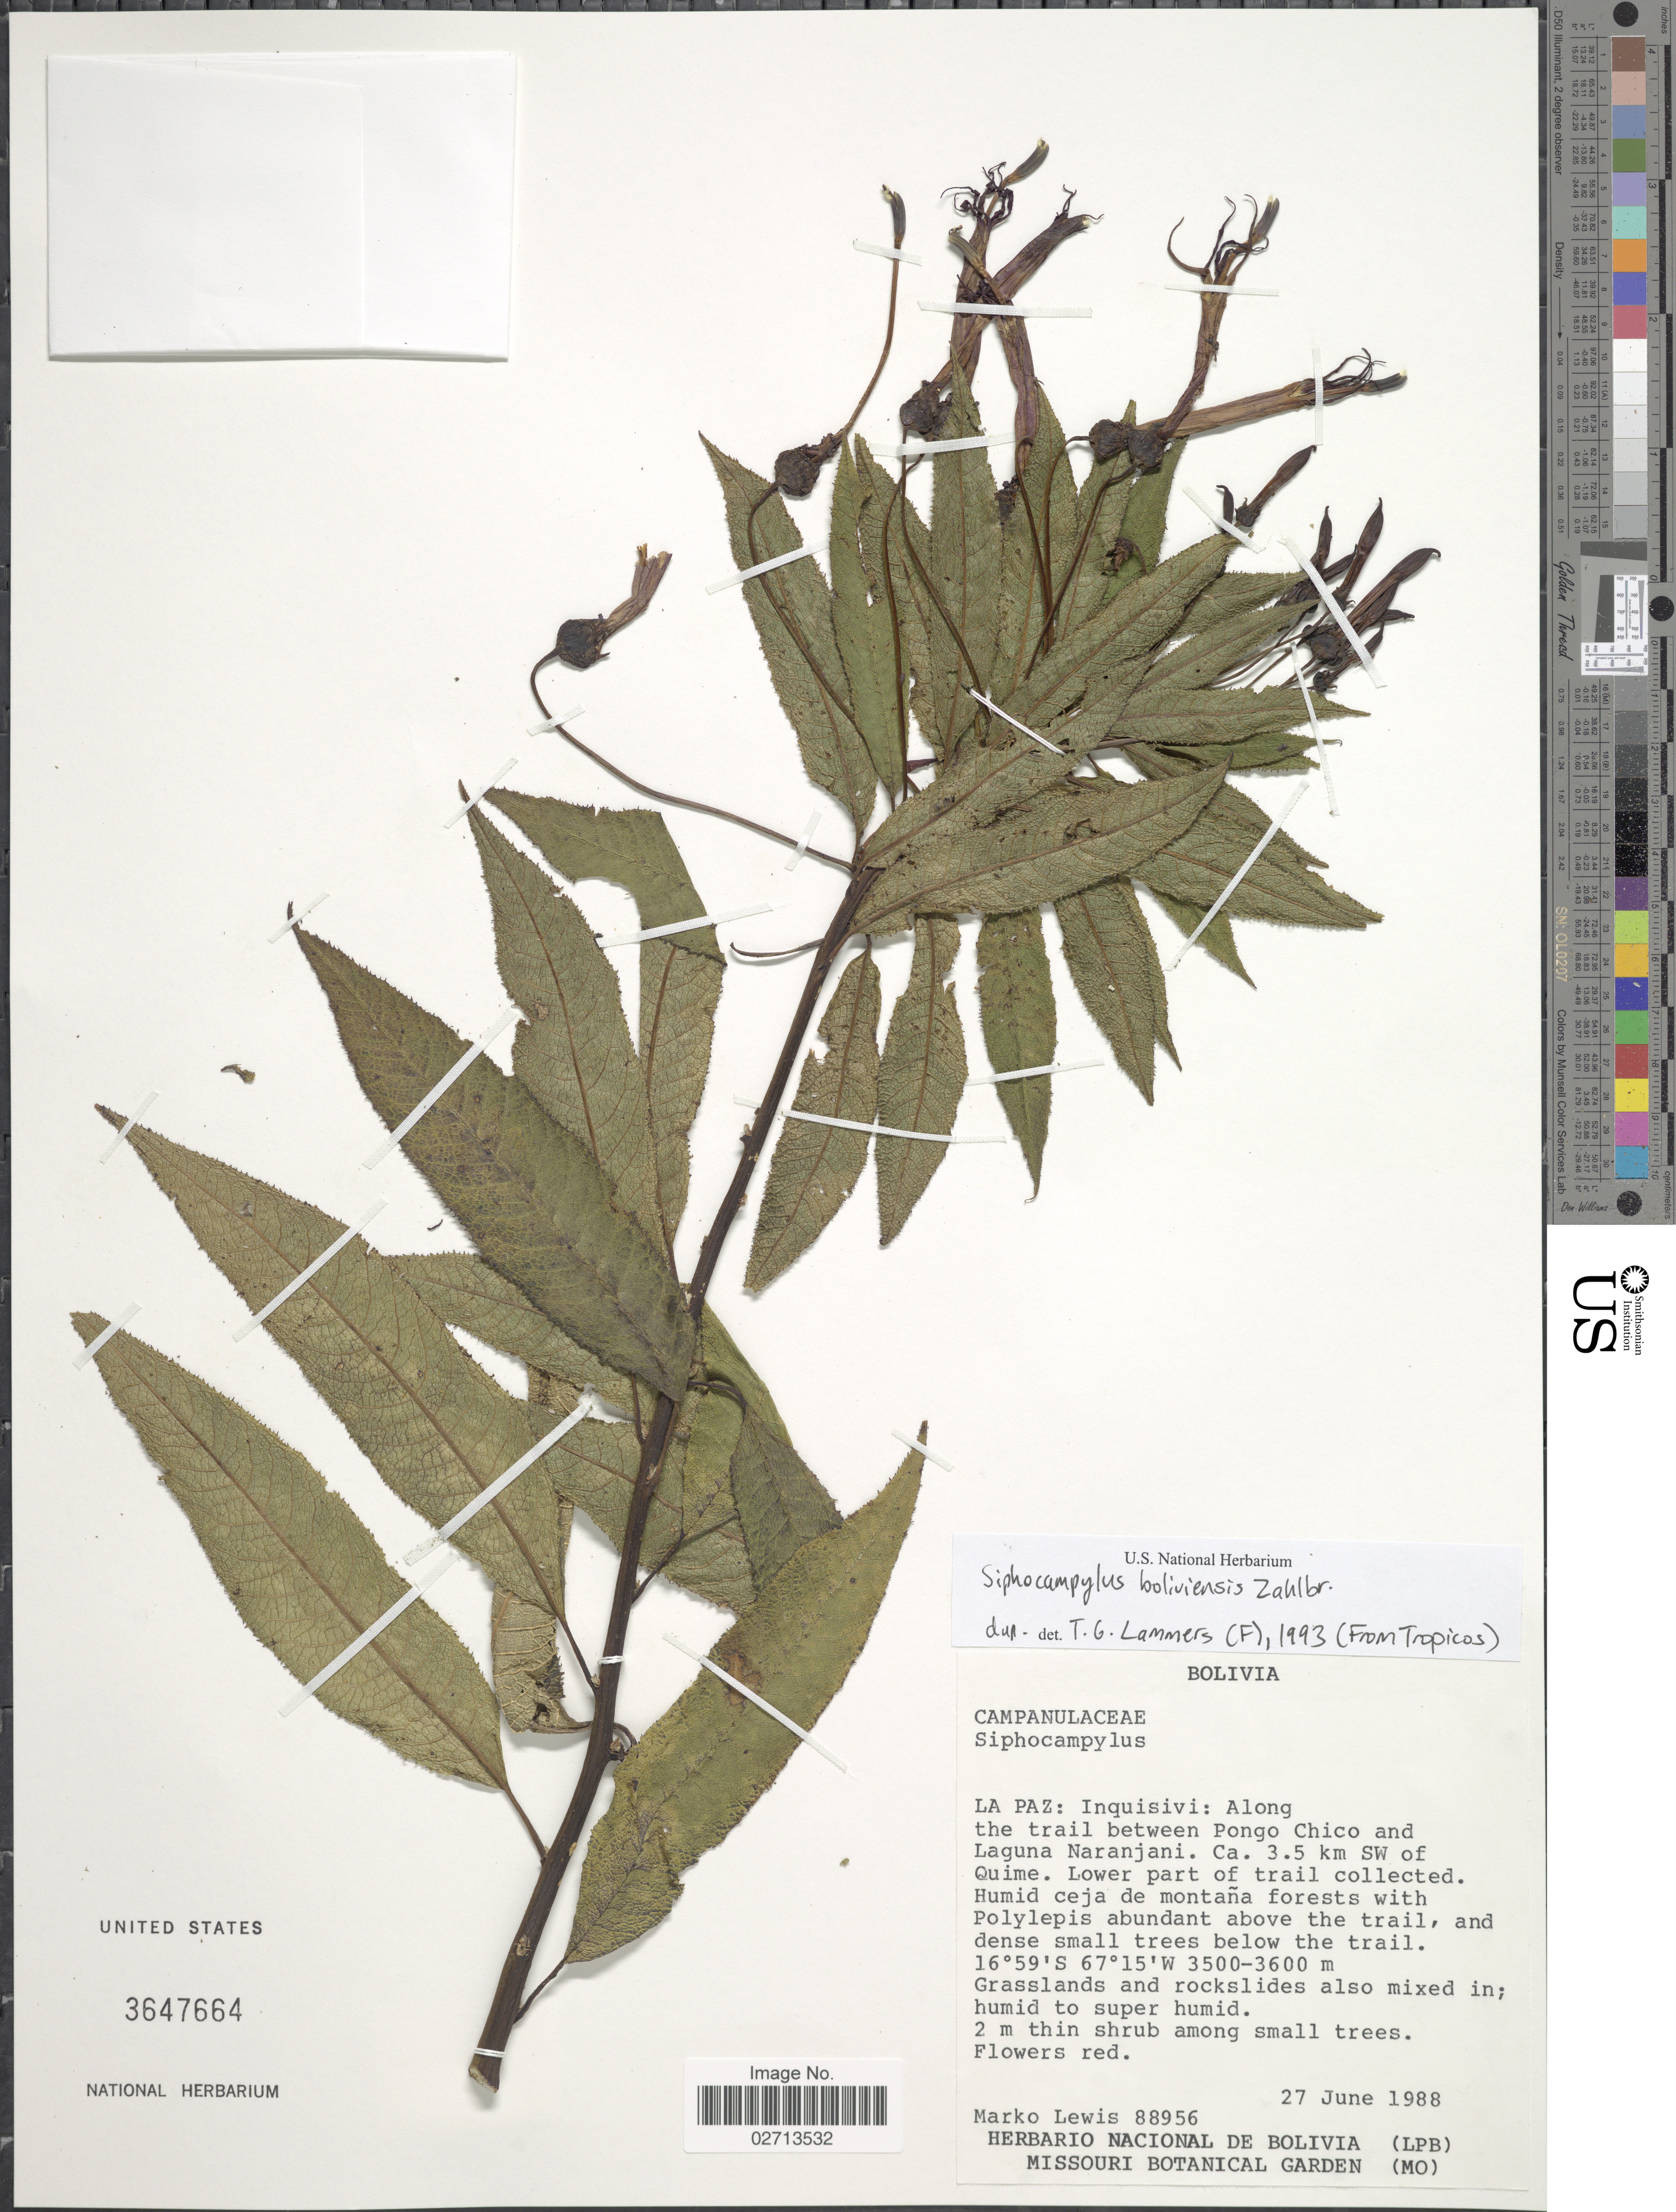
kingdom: Plantae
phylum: Tracheophyta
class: Magnoliopsida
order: Asterales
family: Campanulaceae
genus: Siphocampylus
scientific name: Siphocampylus boliviensis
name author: Zahlbr.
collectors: M. A. Lewis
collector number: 88956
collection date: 1988-06-27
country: Bolivia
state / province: La Paz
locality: Inquisivi: Along the trail between Pongo Chico and Laguna Naranjani. Ca. 3.5 km SW of Quime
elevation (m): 3500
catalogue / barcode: US 3647664